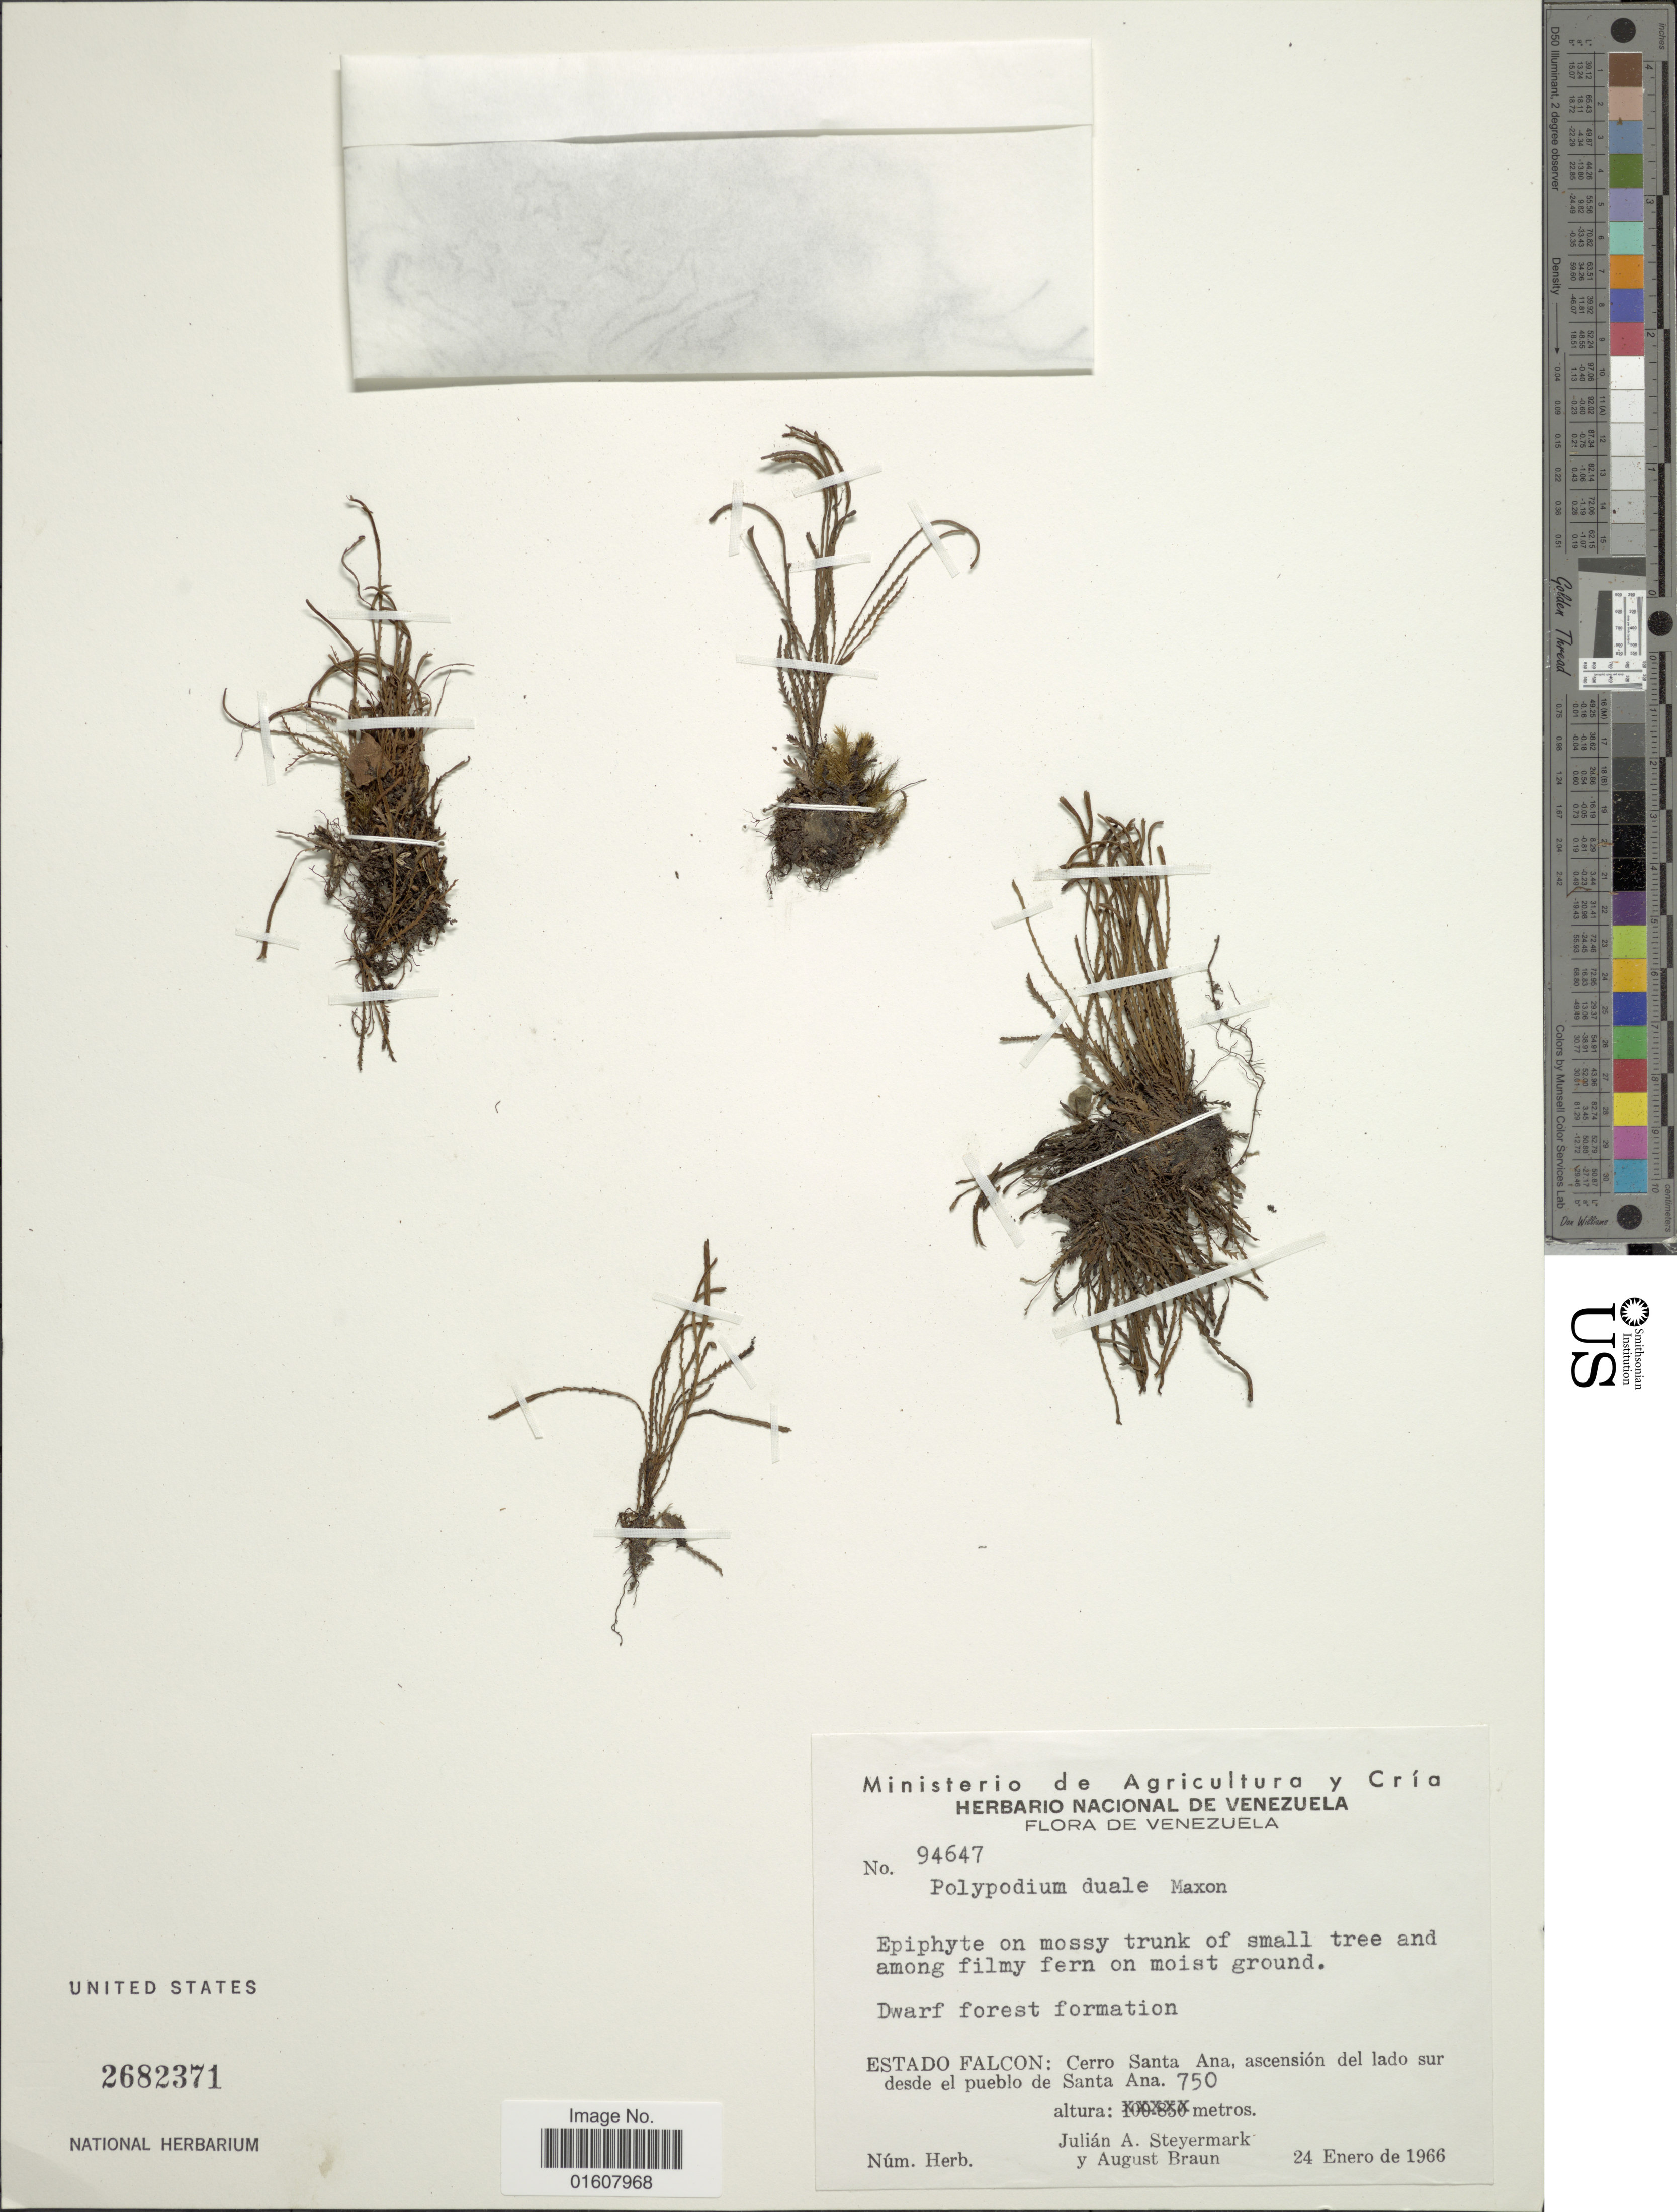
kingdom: Plantae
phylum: Tracheophyta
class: Polypodiopsida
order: Polypodiales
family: Polypodiaceae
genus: Cochlidium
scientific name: Cochlidium serrulatum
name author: (Sw.) L.E. Bishop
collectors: J. Steyermark & A. Braun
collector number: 94647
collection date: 1966-01-24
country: Venezuela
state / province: Falcón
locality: Cerro Santa Ana, ascensión del lado sur desde el pueblo de Santa Ana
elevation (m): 750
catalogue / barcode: US 2682371